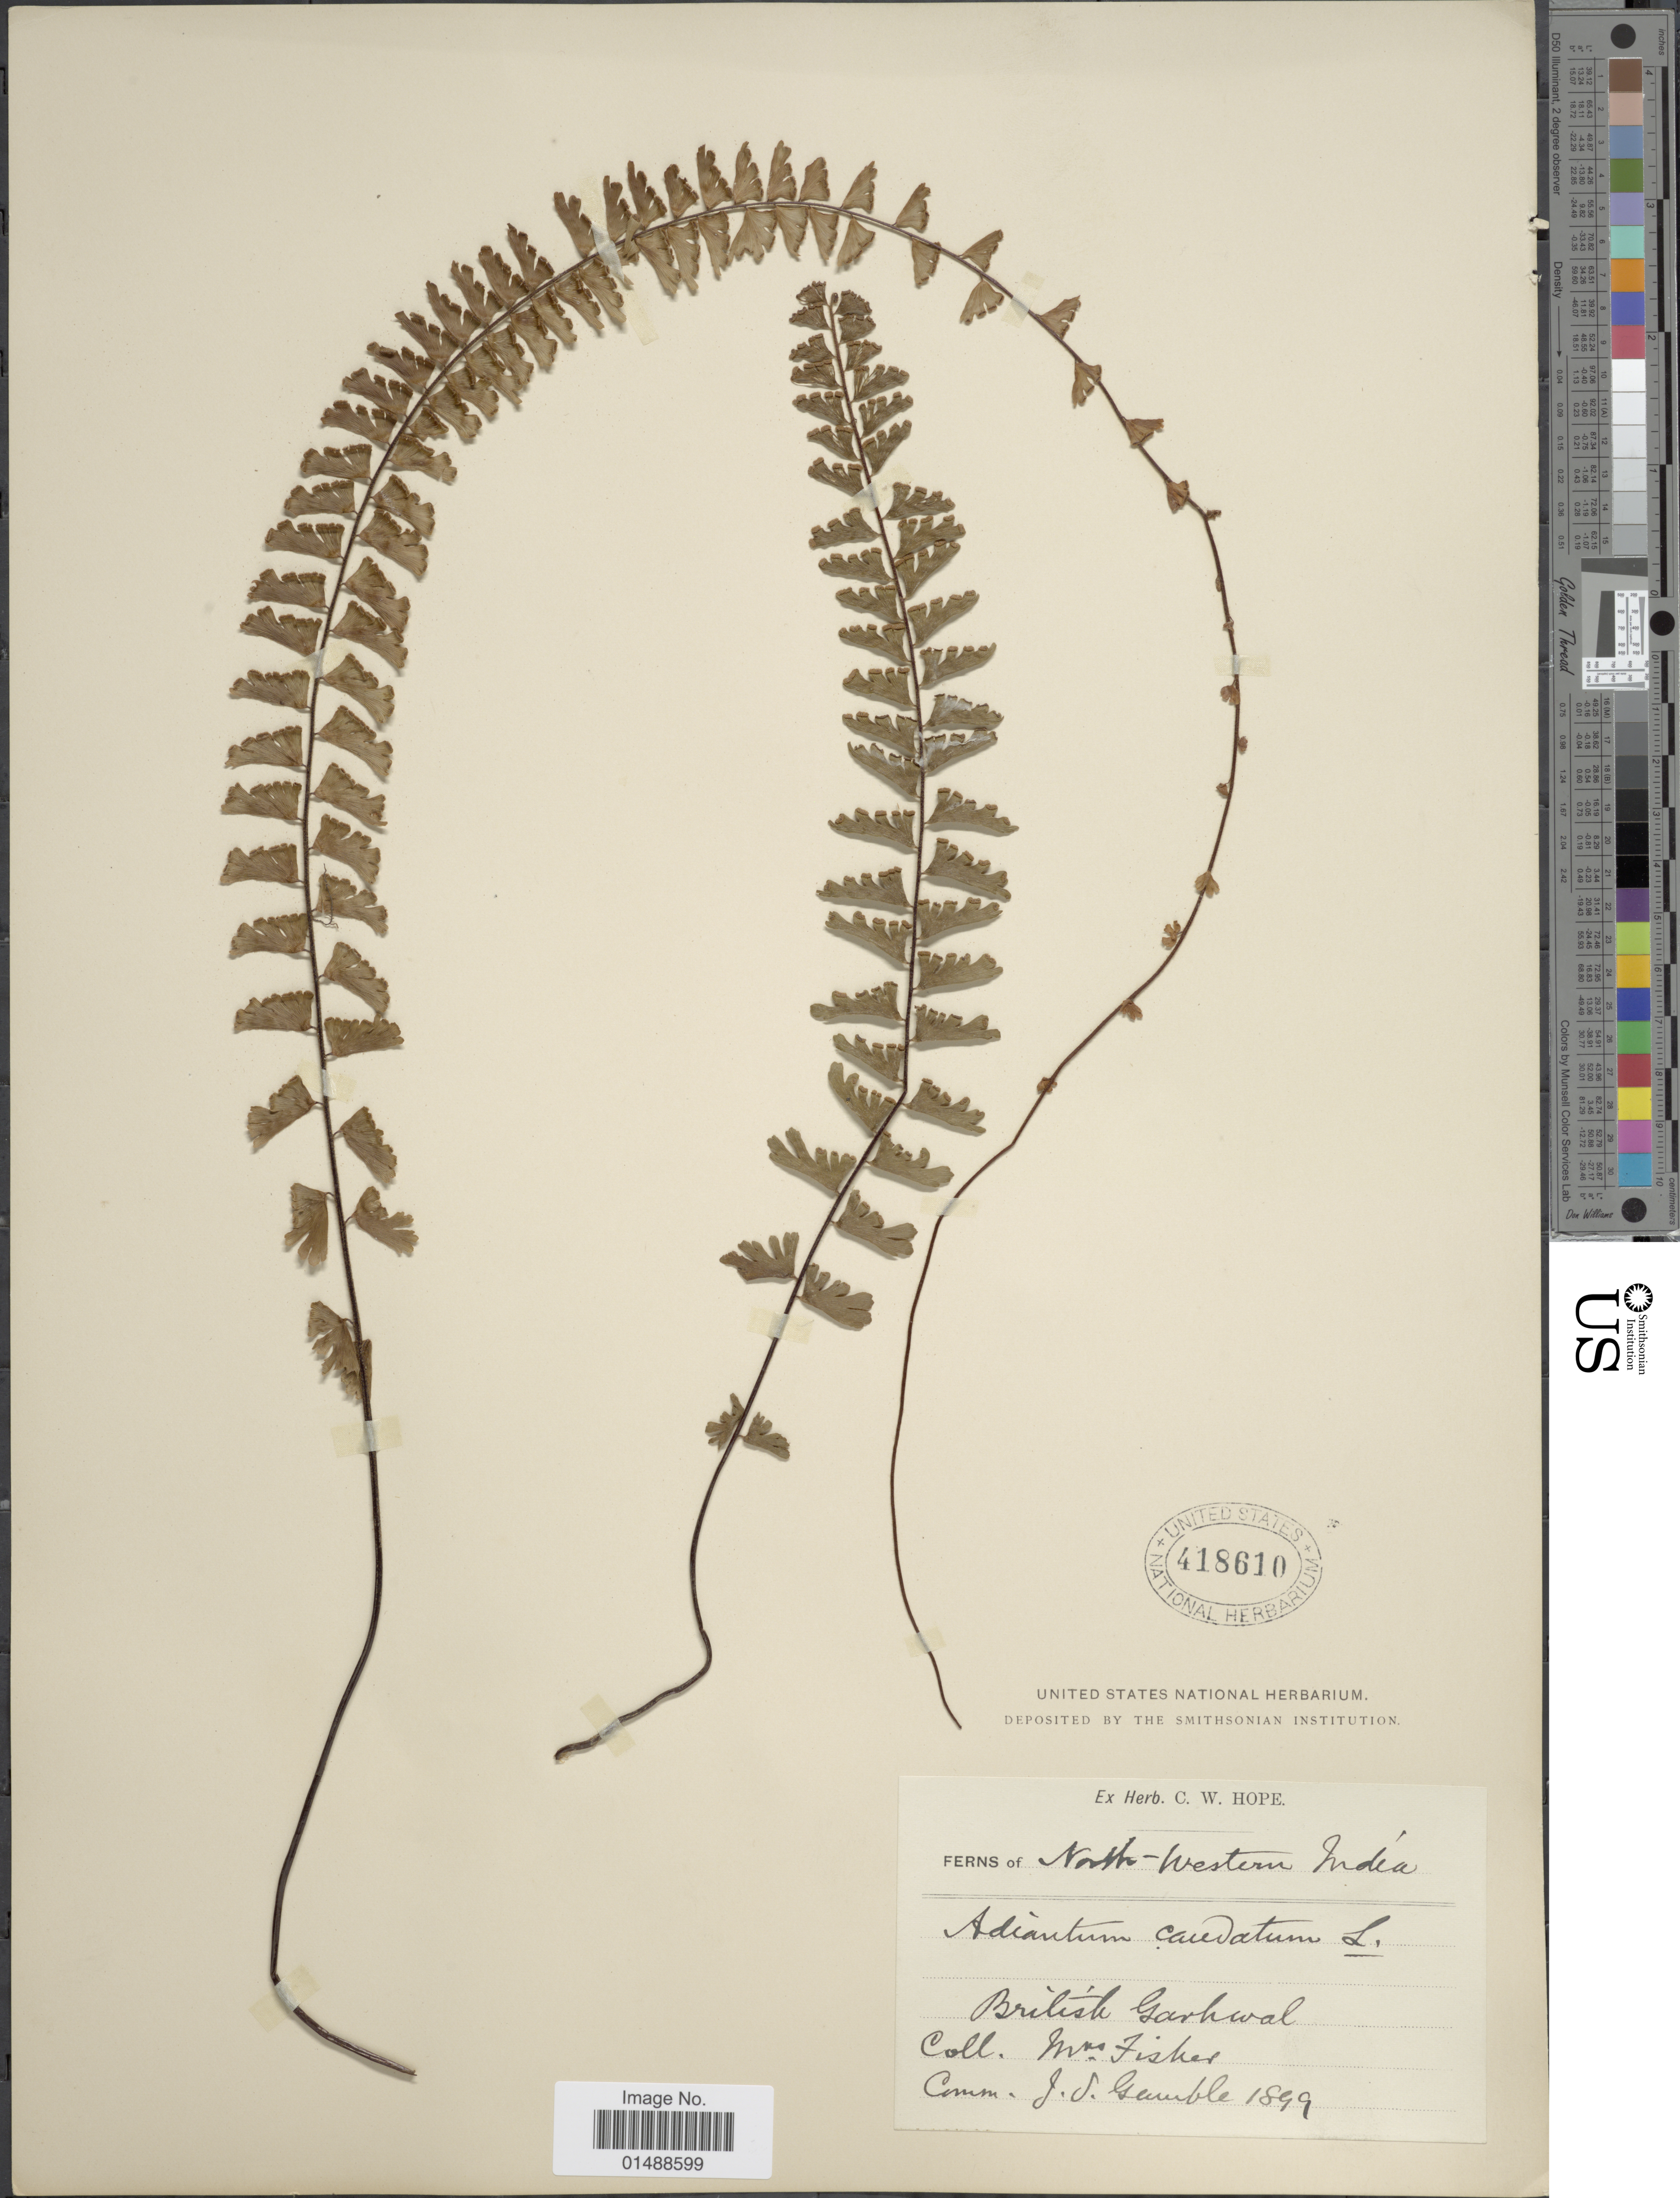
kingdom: Plantae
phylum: Tracheophyta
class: Polypodiopsida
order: Polypodiales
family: Pteridaceae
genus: Adiantum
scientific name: Adiantum incisum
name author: Forssk.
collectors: M. Fisher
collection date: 1899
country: India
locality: North-western India, British Garhwal.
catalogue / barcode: US 418610